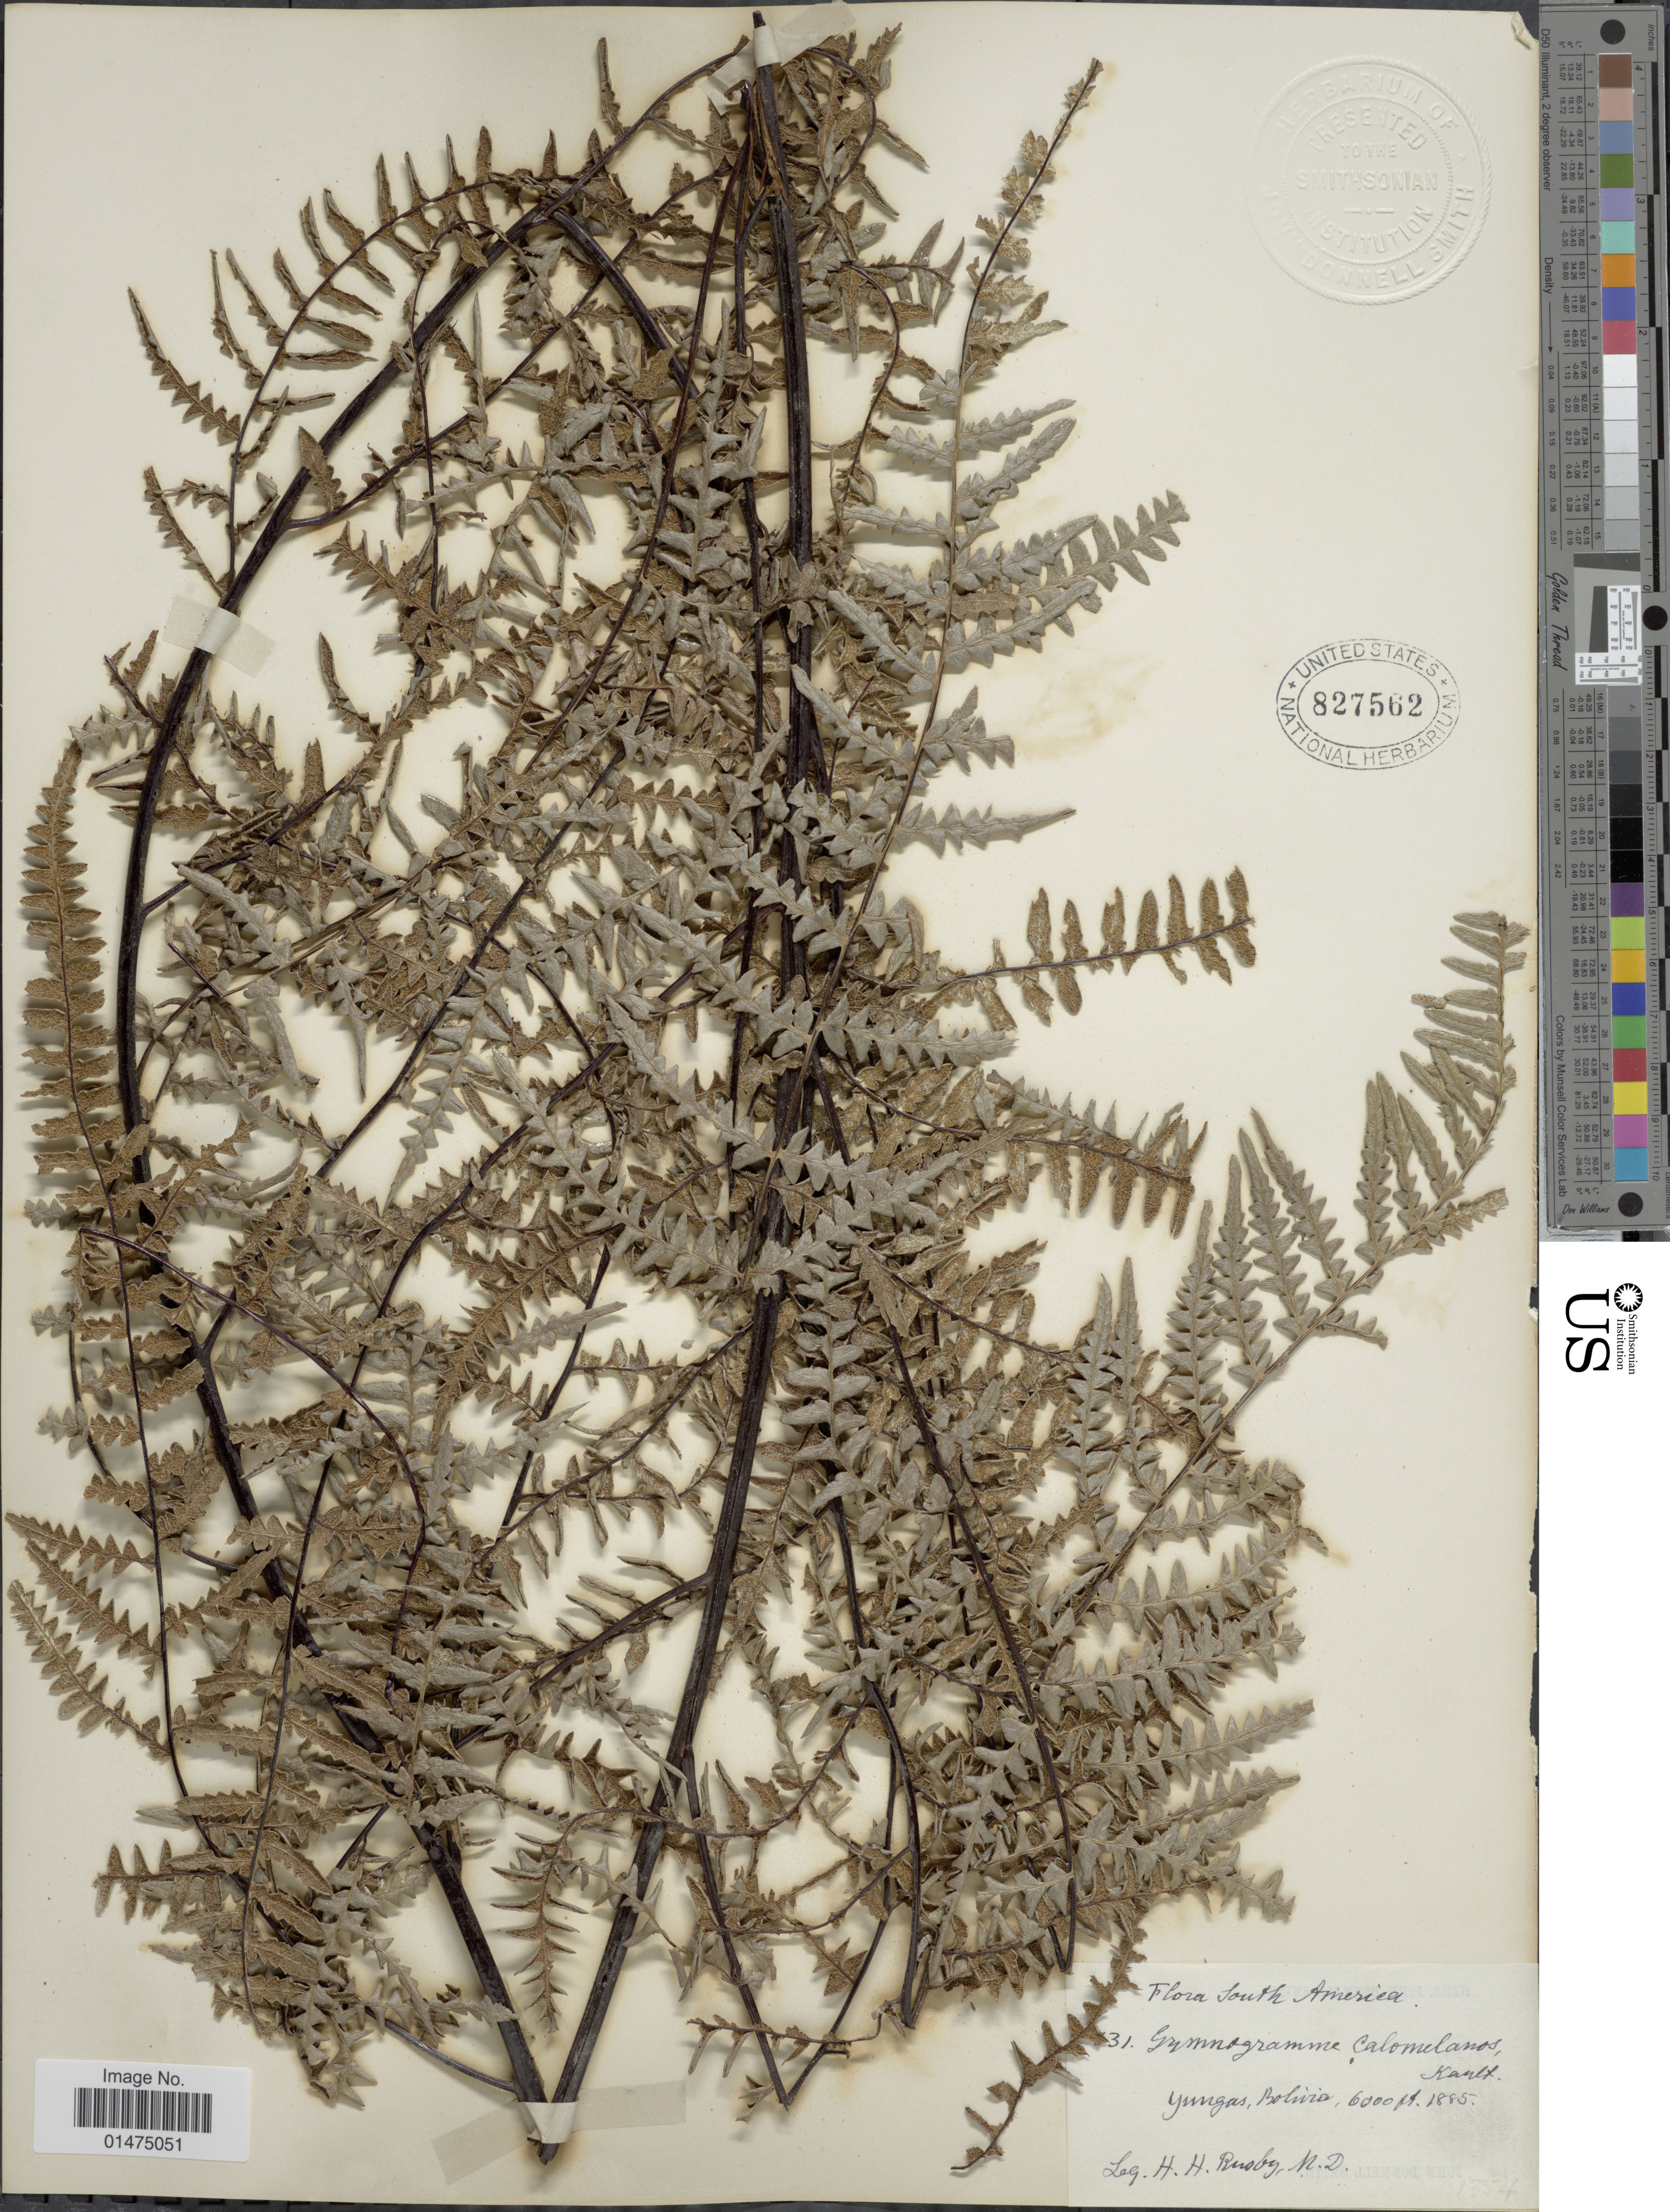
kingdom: Plantae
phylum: Tracheophyta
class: Polypodiopsida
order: Polypodiales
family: Pteridaceae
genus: Pityrogramma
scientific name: Pityrogramma ebenea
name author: (L.) Proctor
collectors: H. H. Rusby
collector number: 131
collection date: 1885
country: Bolivia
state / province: La Paz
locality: Yungas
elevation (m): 1829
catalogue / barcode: US 827562